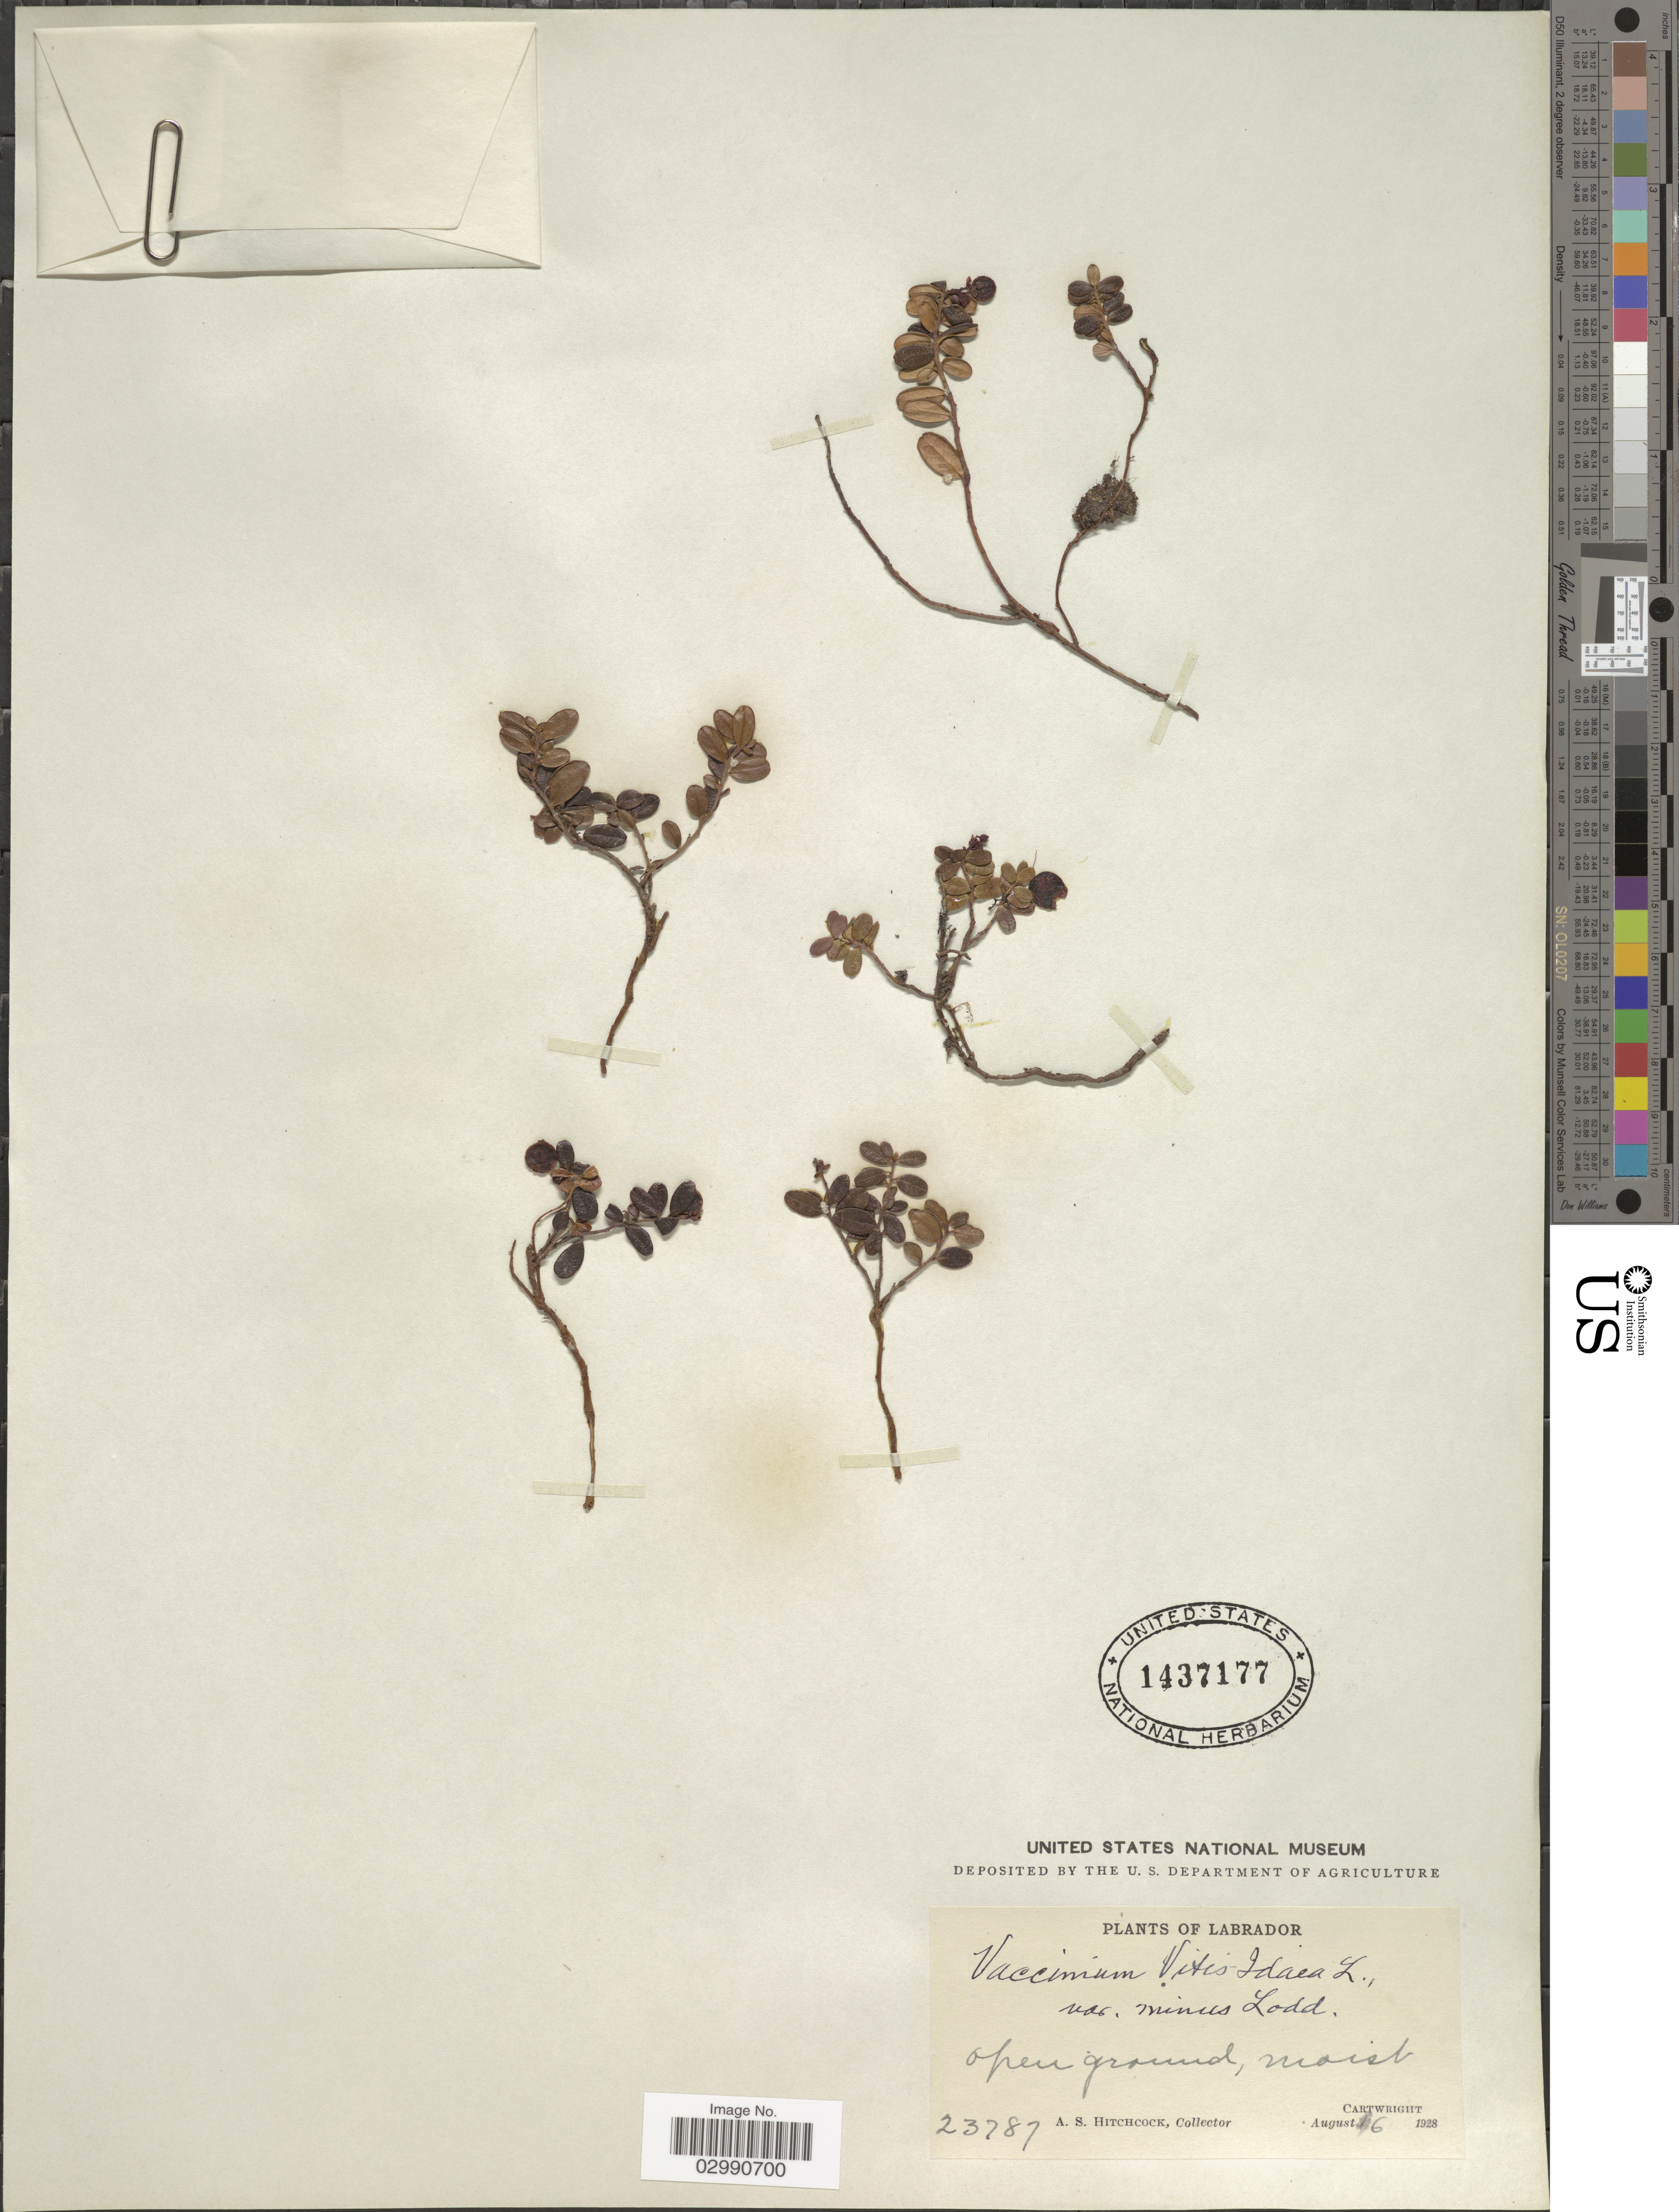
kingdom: Plantae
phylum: Tracheophyta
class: Magnoliopsida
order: Ericales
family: Ericaceae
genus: Vaccinium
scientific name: Vaccinium vitis-idaea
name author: L.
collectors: A. S. Hitchcock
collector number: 23787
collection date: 1928-08-16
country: Canada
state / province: Newfoundland and Labrador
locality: Labrador, open ground, Cartwright.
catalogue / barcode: US 1437177